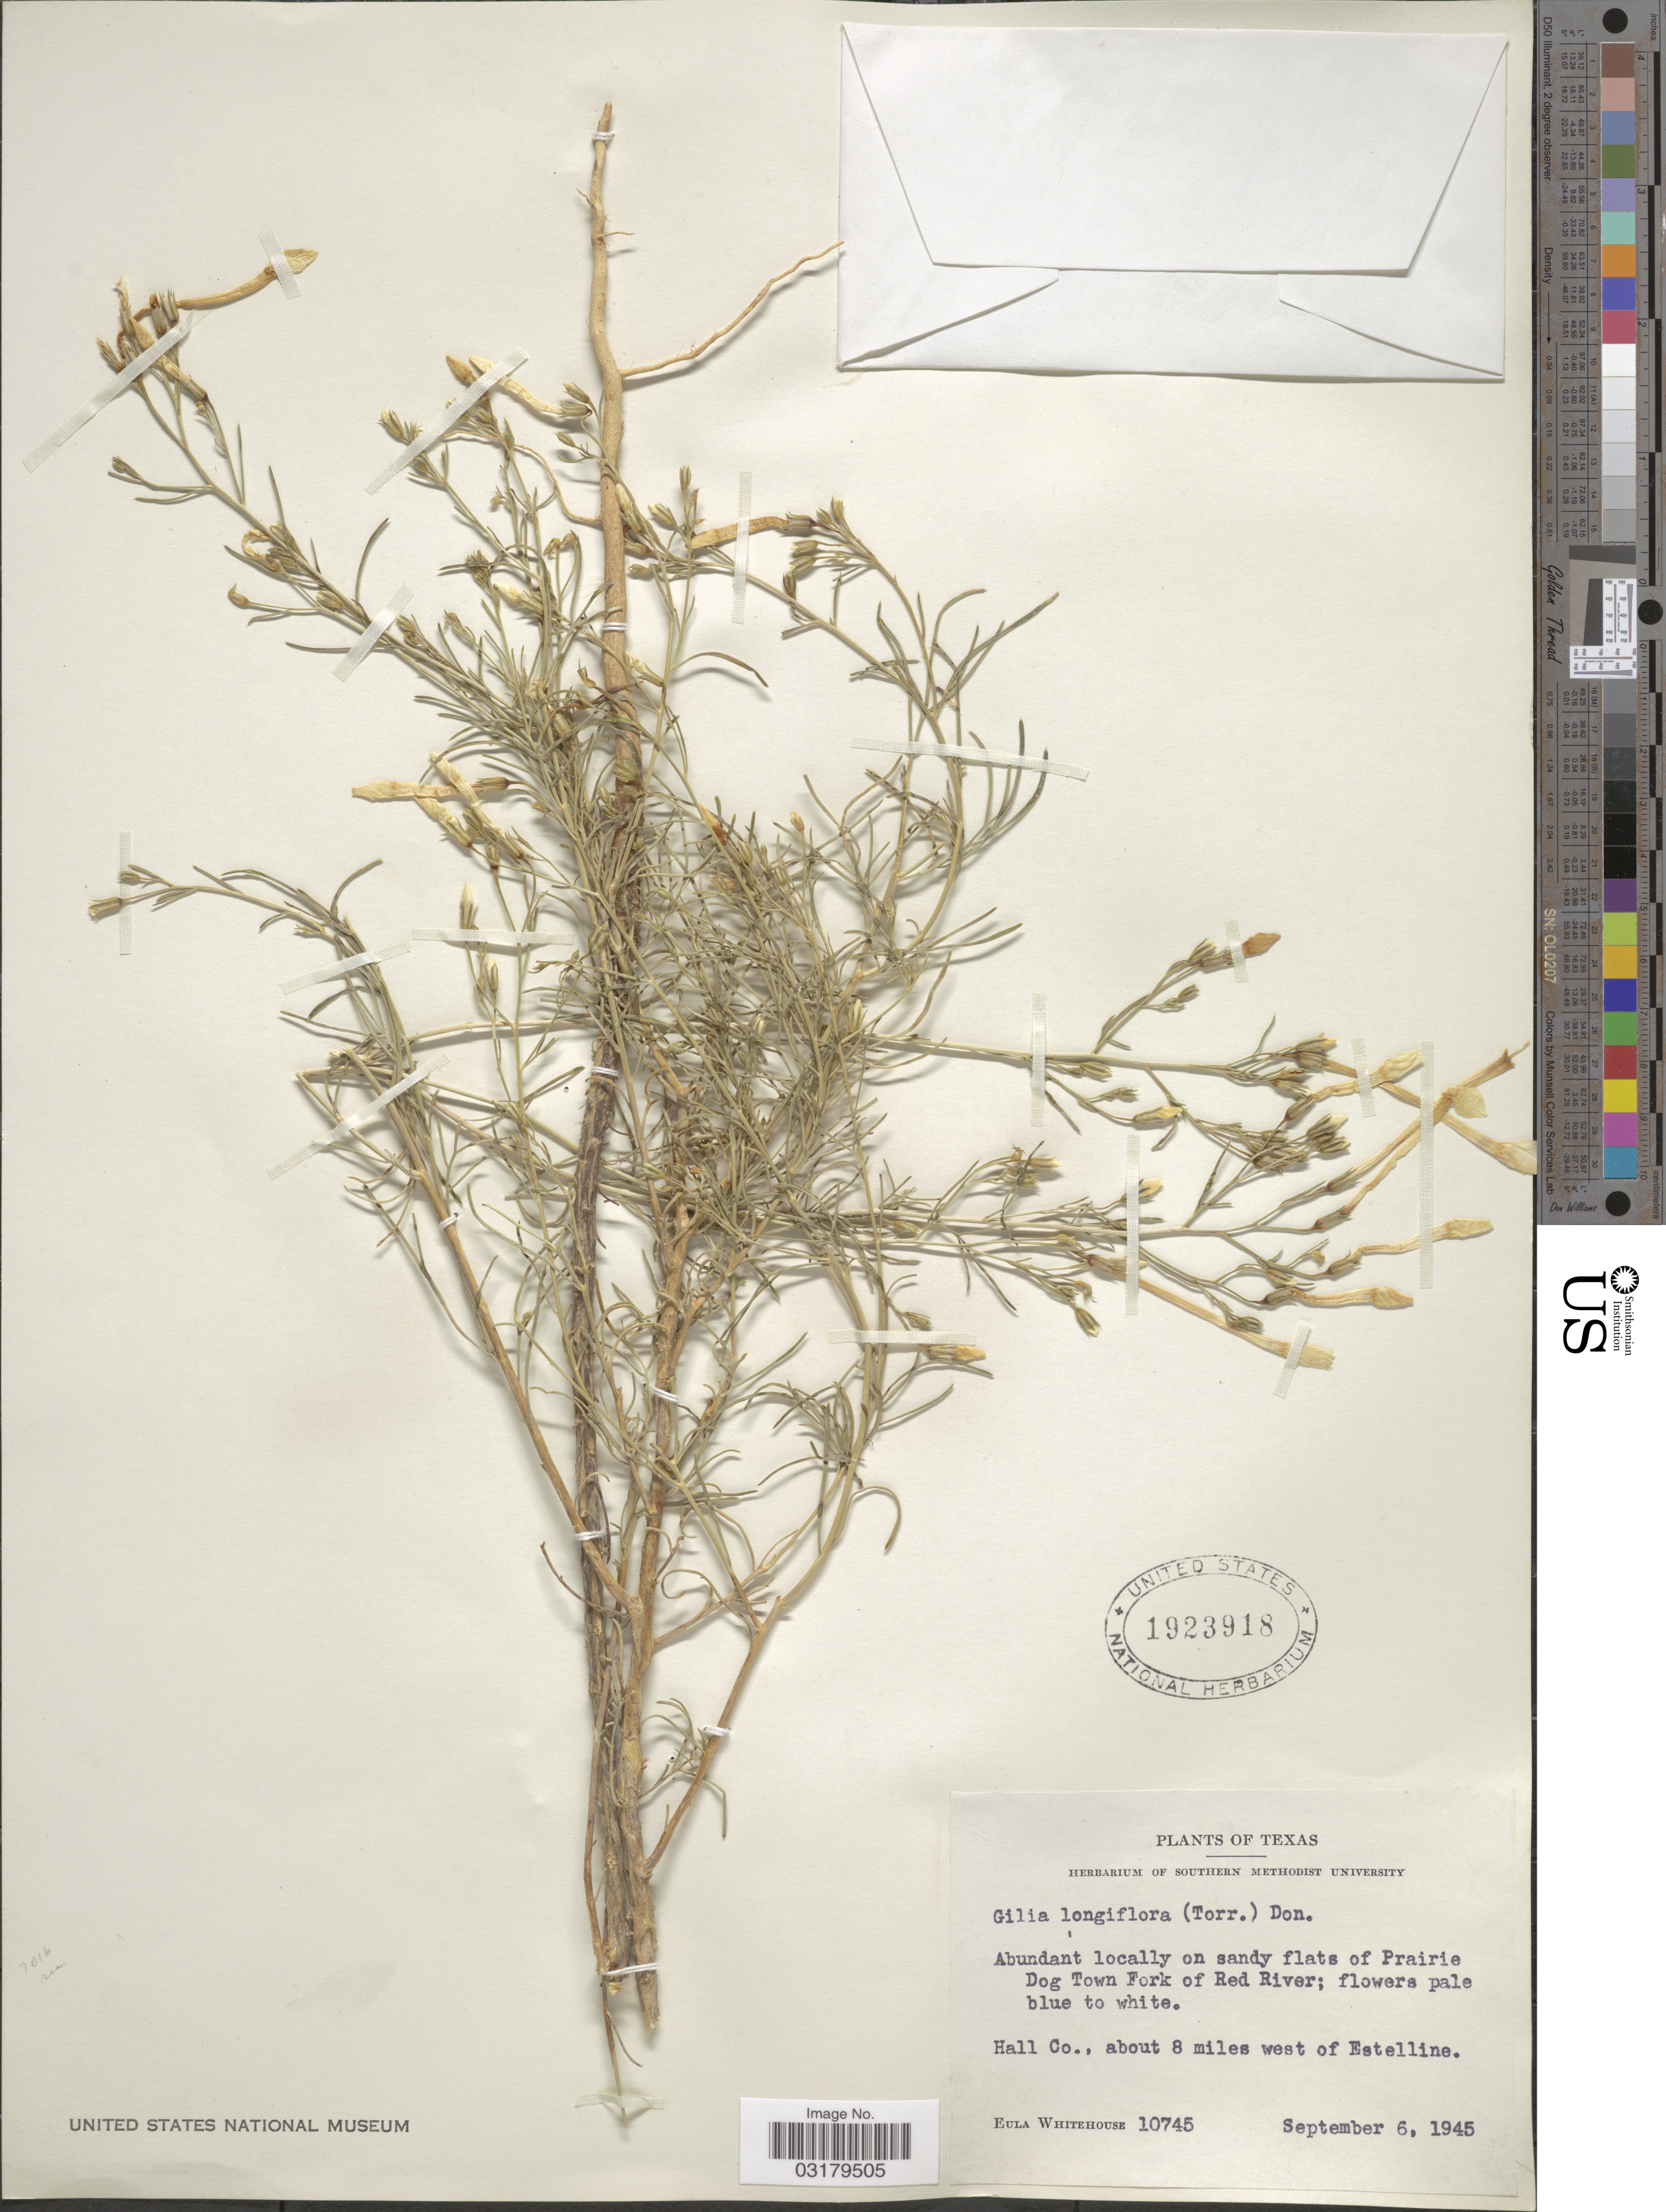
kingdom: Plantae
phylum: Tracheophyta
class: Magnoliopsida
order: Ericales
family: Polemoniaceae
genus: Ipomopsis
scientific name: Ipomopsis longiflora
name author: (Torr.) V.E. Grant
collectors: E. Whitehouse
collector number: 10745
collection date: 1945-09-06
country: United States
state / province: Texas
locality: Abundant locally on sandy flats of Prairie Dog Town Fork of Red River. Hall Co., about 8 miles west of Estelline.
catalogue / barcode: US 1923918